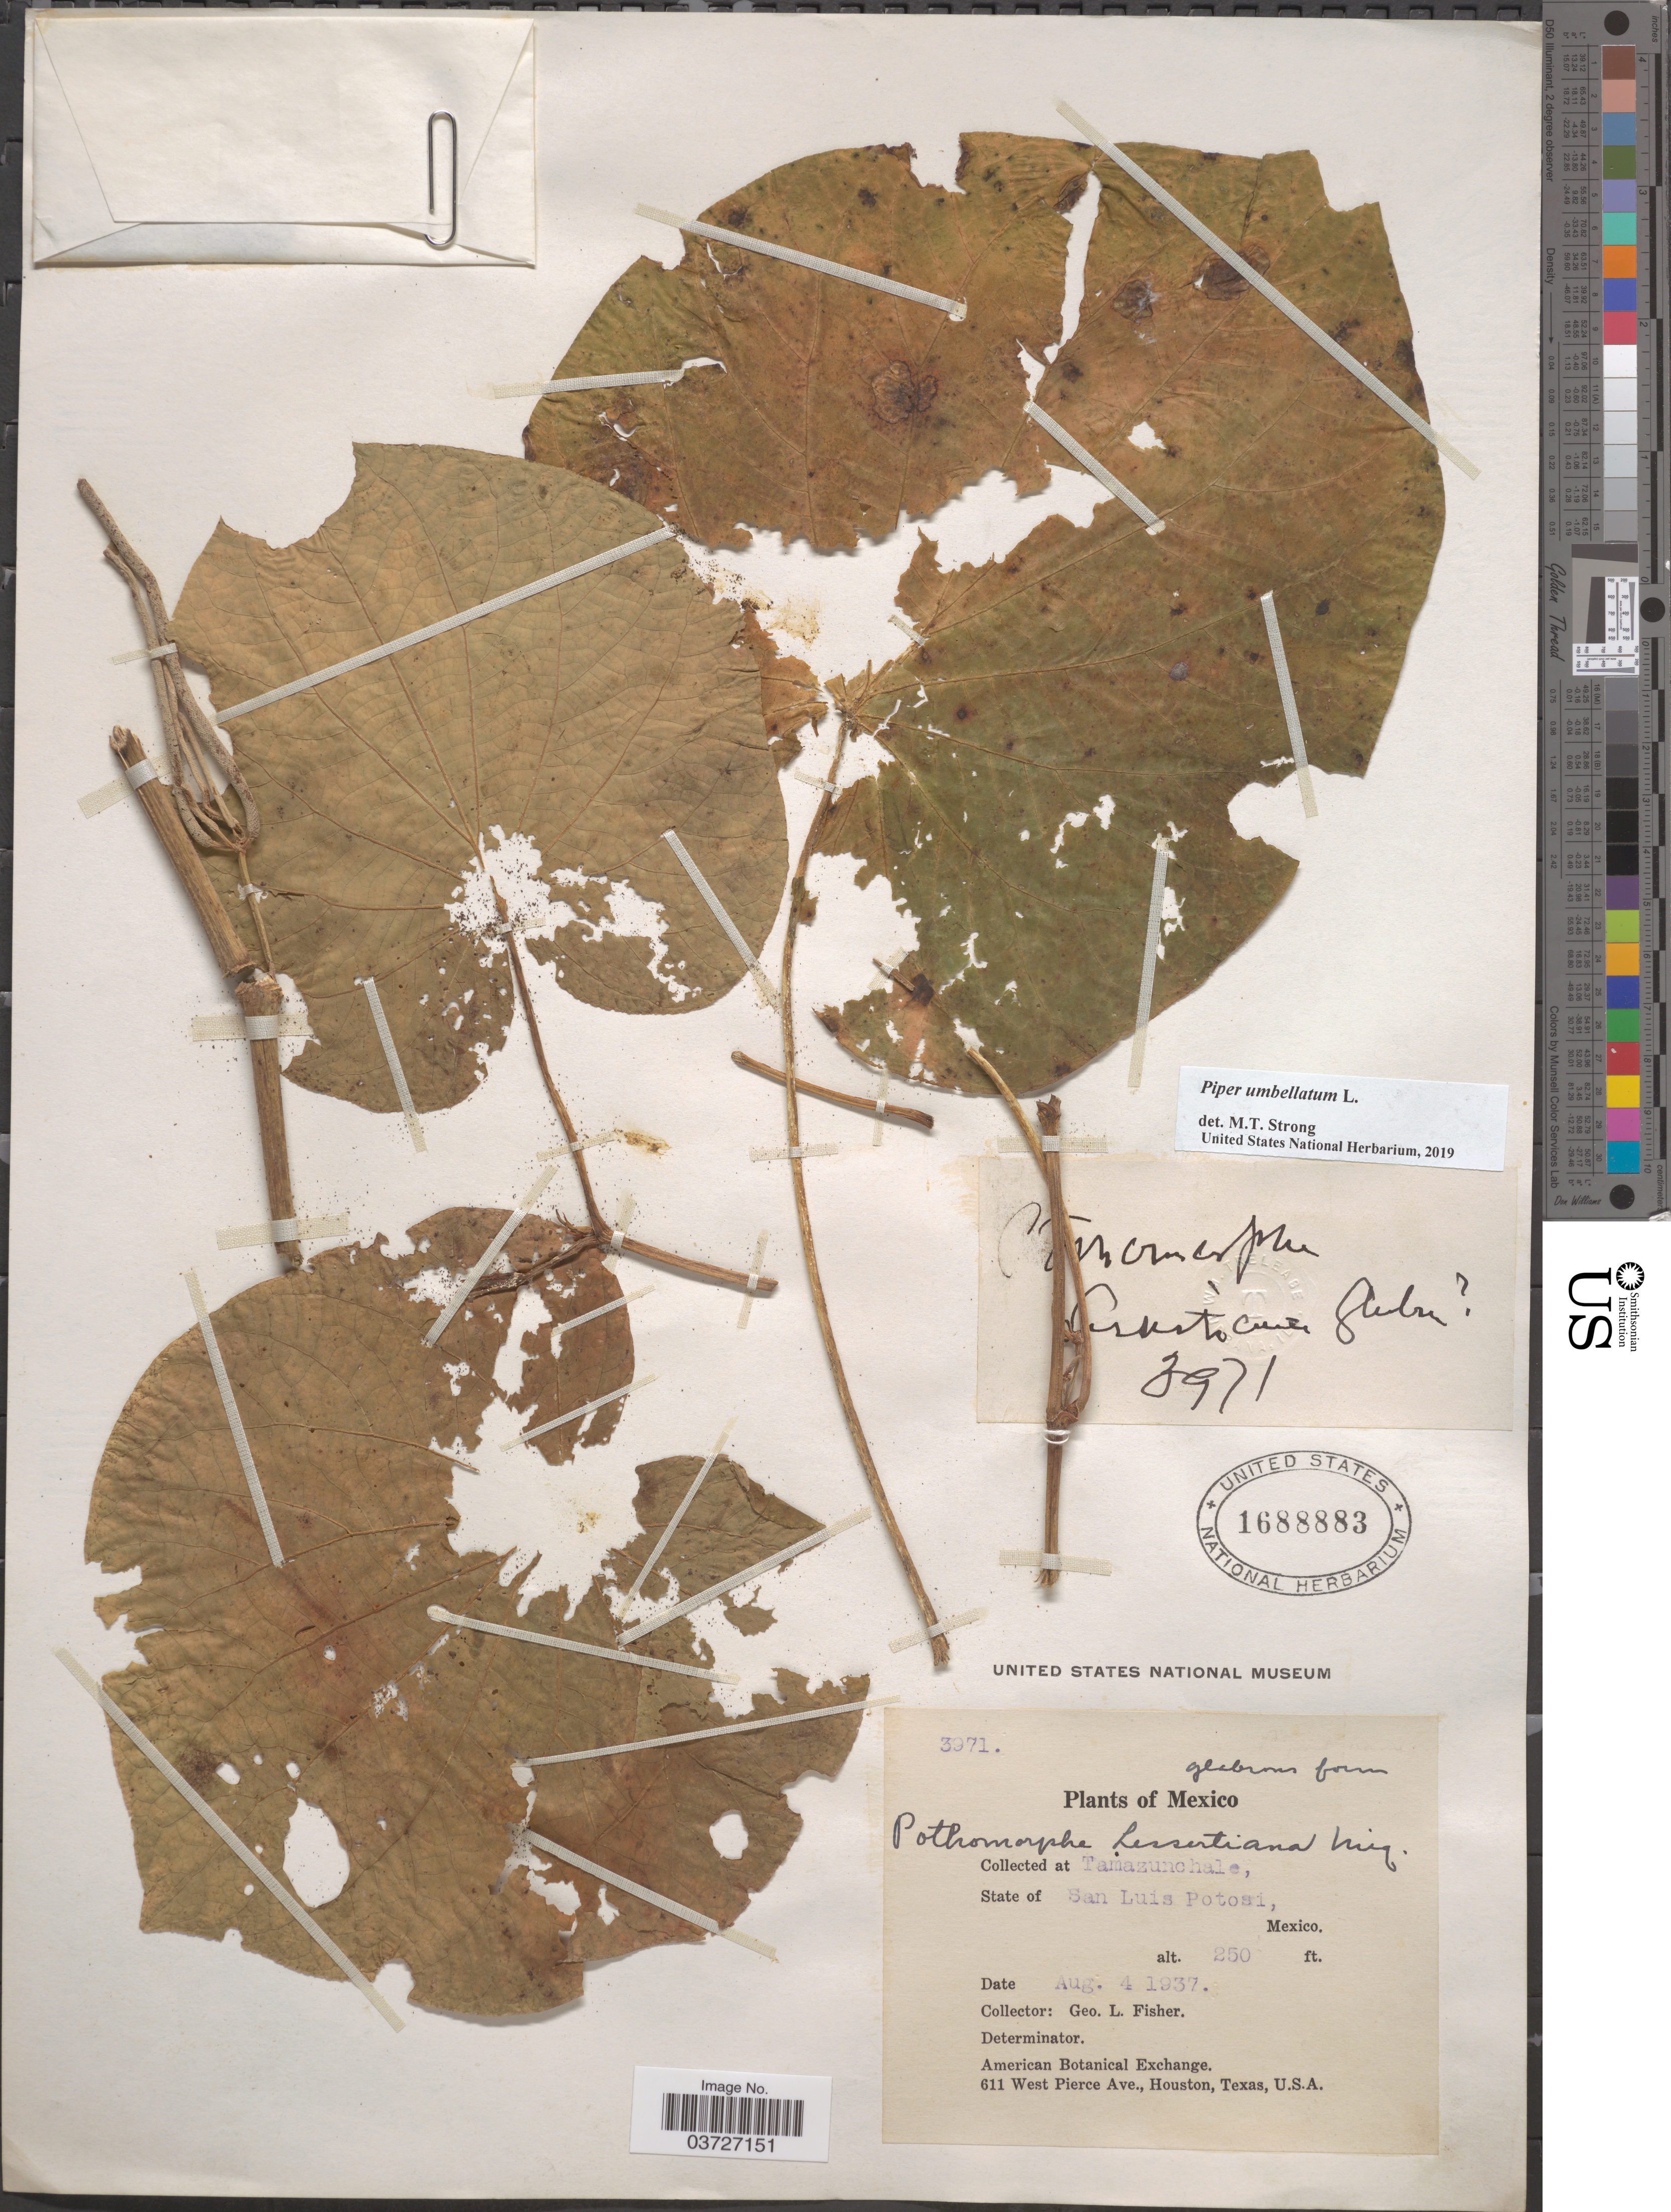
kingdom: Plantae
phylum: Tracheophyta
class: Magnoliopsida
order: Piperales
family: Piperaceae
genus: Piper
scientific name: Piper umbellatum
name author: L.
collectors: G. L. Fisher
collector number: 3971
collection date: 1937-08-04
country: Mexico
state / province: San Luis Potosí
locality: Tamazunchale.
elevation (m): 76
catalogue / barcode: US 1688883